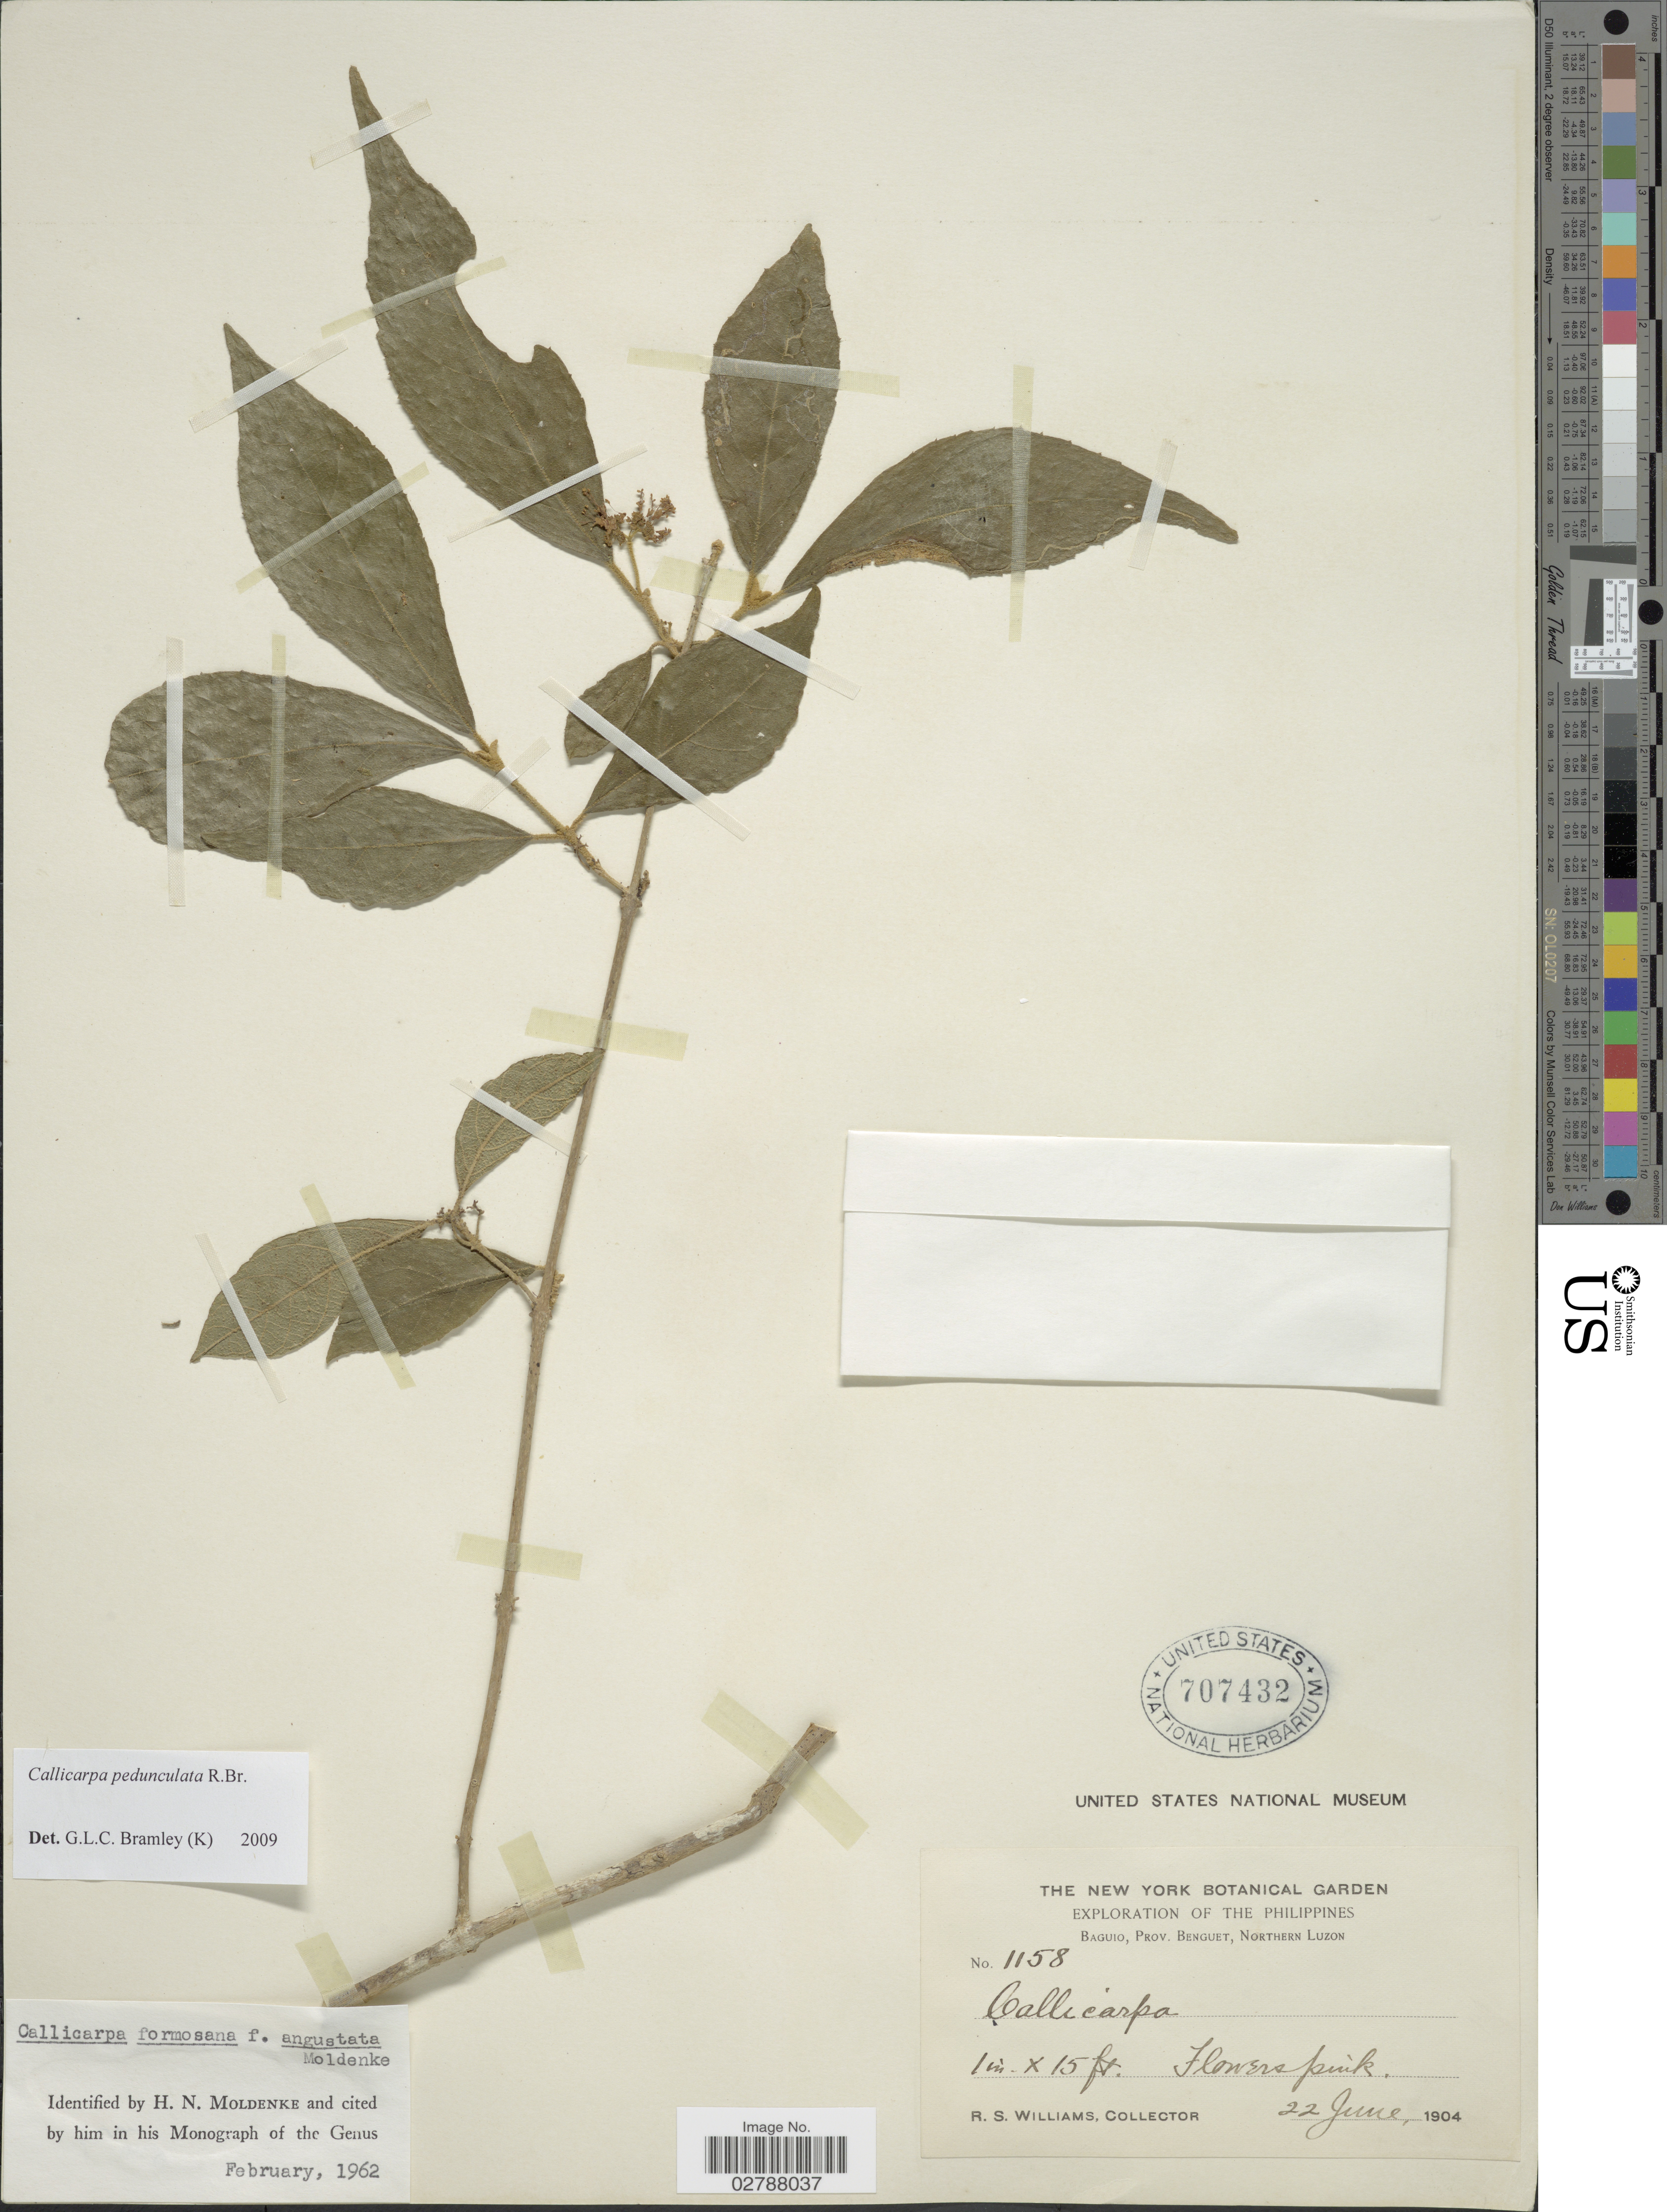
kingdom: Plantae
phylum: Tracheophyta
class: Magnoliopsida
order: Lamiales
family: Lamiaceae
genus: Callicarpa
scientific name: Callicarpa pedunculata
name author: R. Br.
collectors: R. S. Williams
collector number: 1158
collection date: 1904-06-22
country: Philippines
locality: Baguio, Prov. Benguet, Northern Luzon.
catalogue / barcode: US 707432